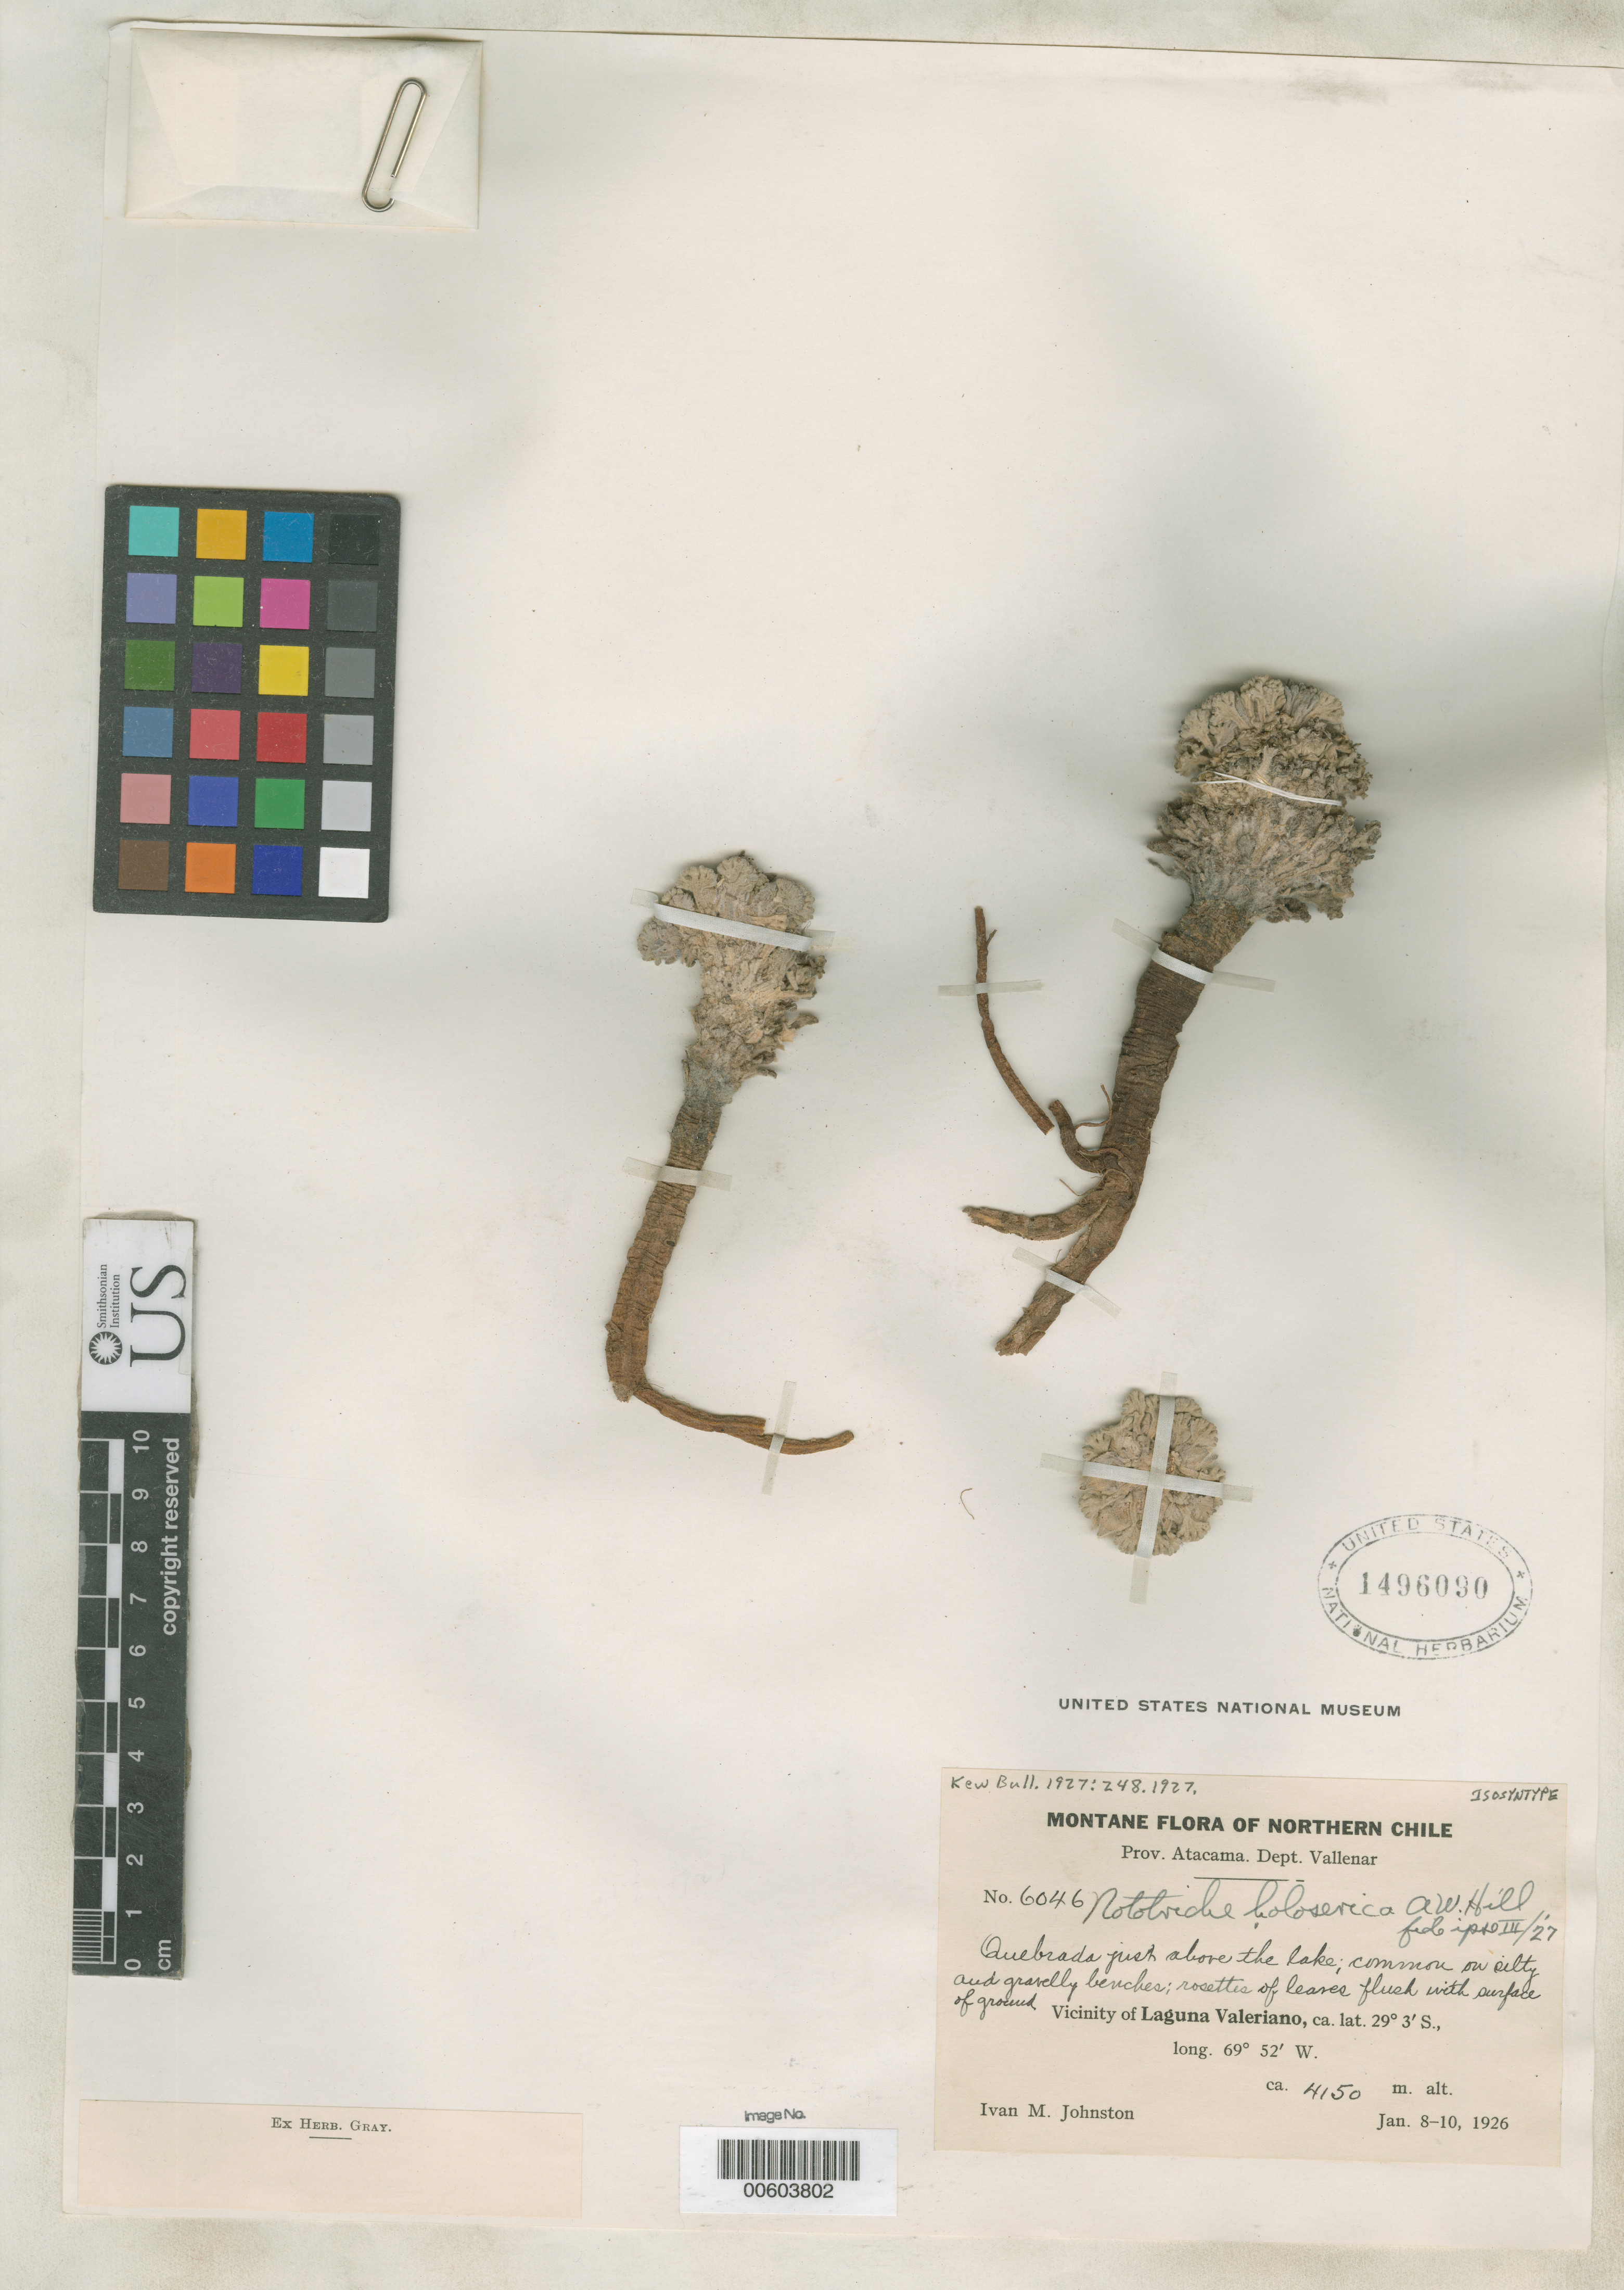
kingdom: Plantae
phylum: Tracheophyta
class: Magnoliopsida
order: Malvales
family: Malvaceae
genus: Nototriche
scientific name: Nototriche holoserica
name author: A.W. Hill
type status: Isosyntype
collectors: I.M. Johnston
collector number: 6046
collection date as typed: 08 Jan 1926 to 10 Jan 1926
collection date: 1926-01-08/1926-01-10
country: Chile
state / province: Atacama (III)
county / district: Vallenar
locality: Vicinity of Laguna Valeriano.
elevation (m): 4150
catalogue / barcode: US 1496090